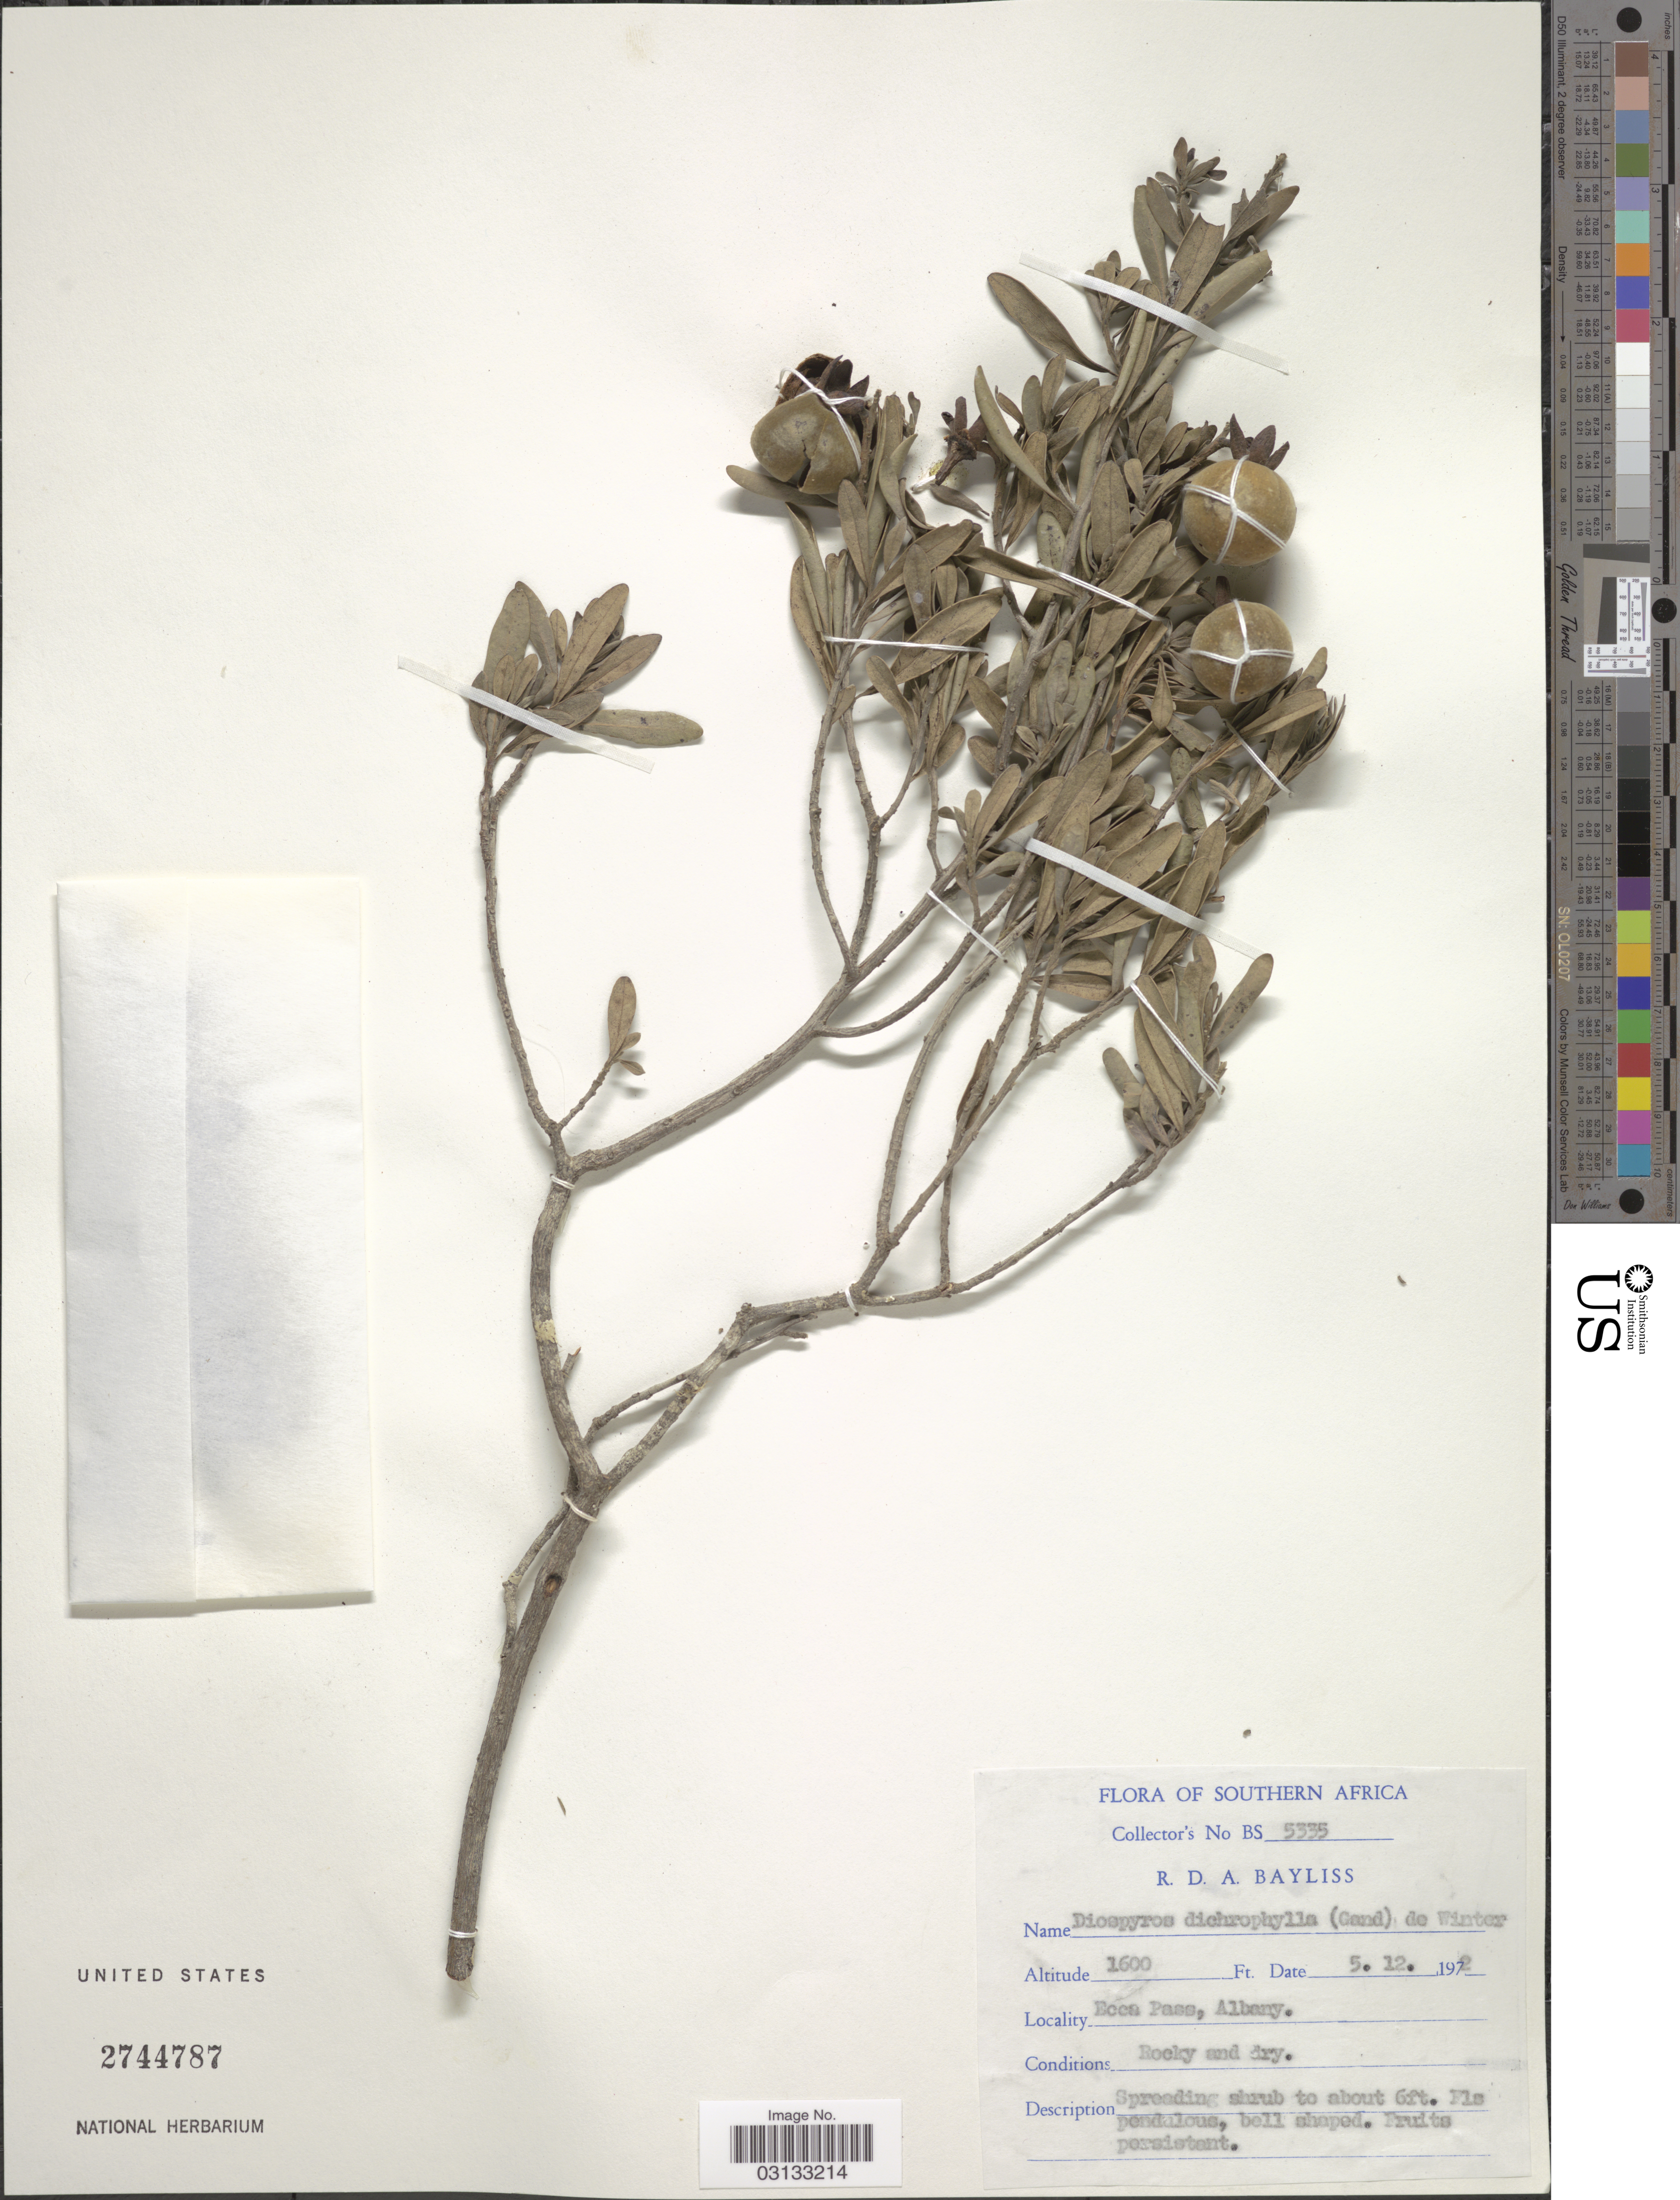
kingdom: Plantae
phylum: Tracheophyta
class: Magnoliopsida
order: Ericales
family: Ebenaceae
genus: Diospyros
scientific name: Diospyros dichrophylla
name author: (Gand.) De Winter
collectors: R. Bayliss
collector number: BS5335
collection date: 1972-12-05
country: South Africa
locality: Southern Africa, Ecca Pass, Albany.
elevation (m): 488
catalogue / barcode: US 2744787